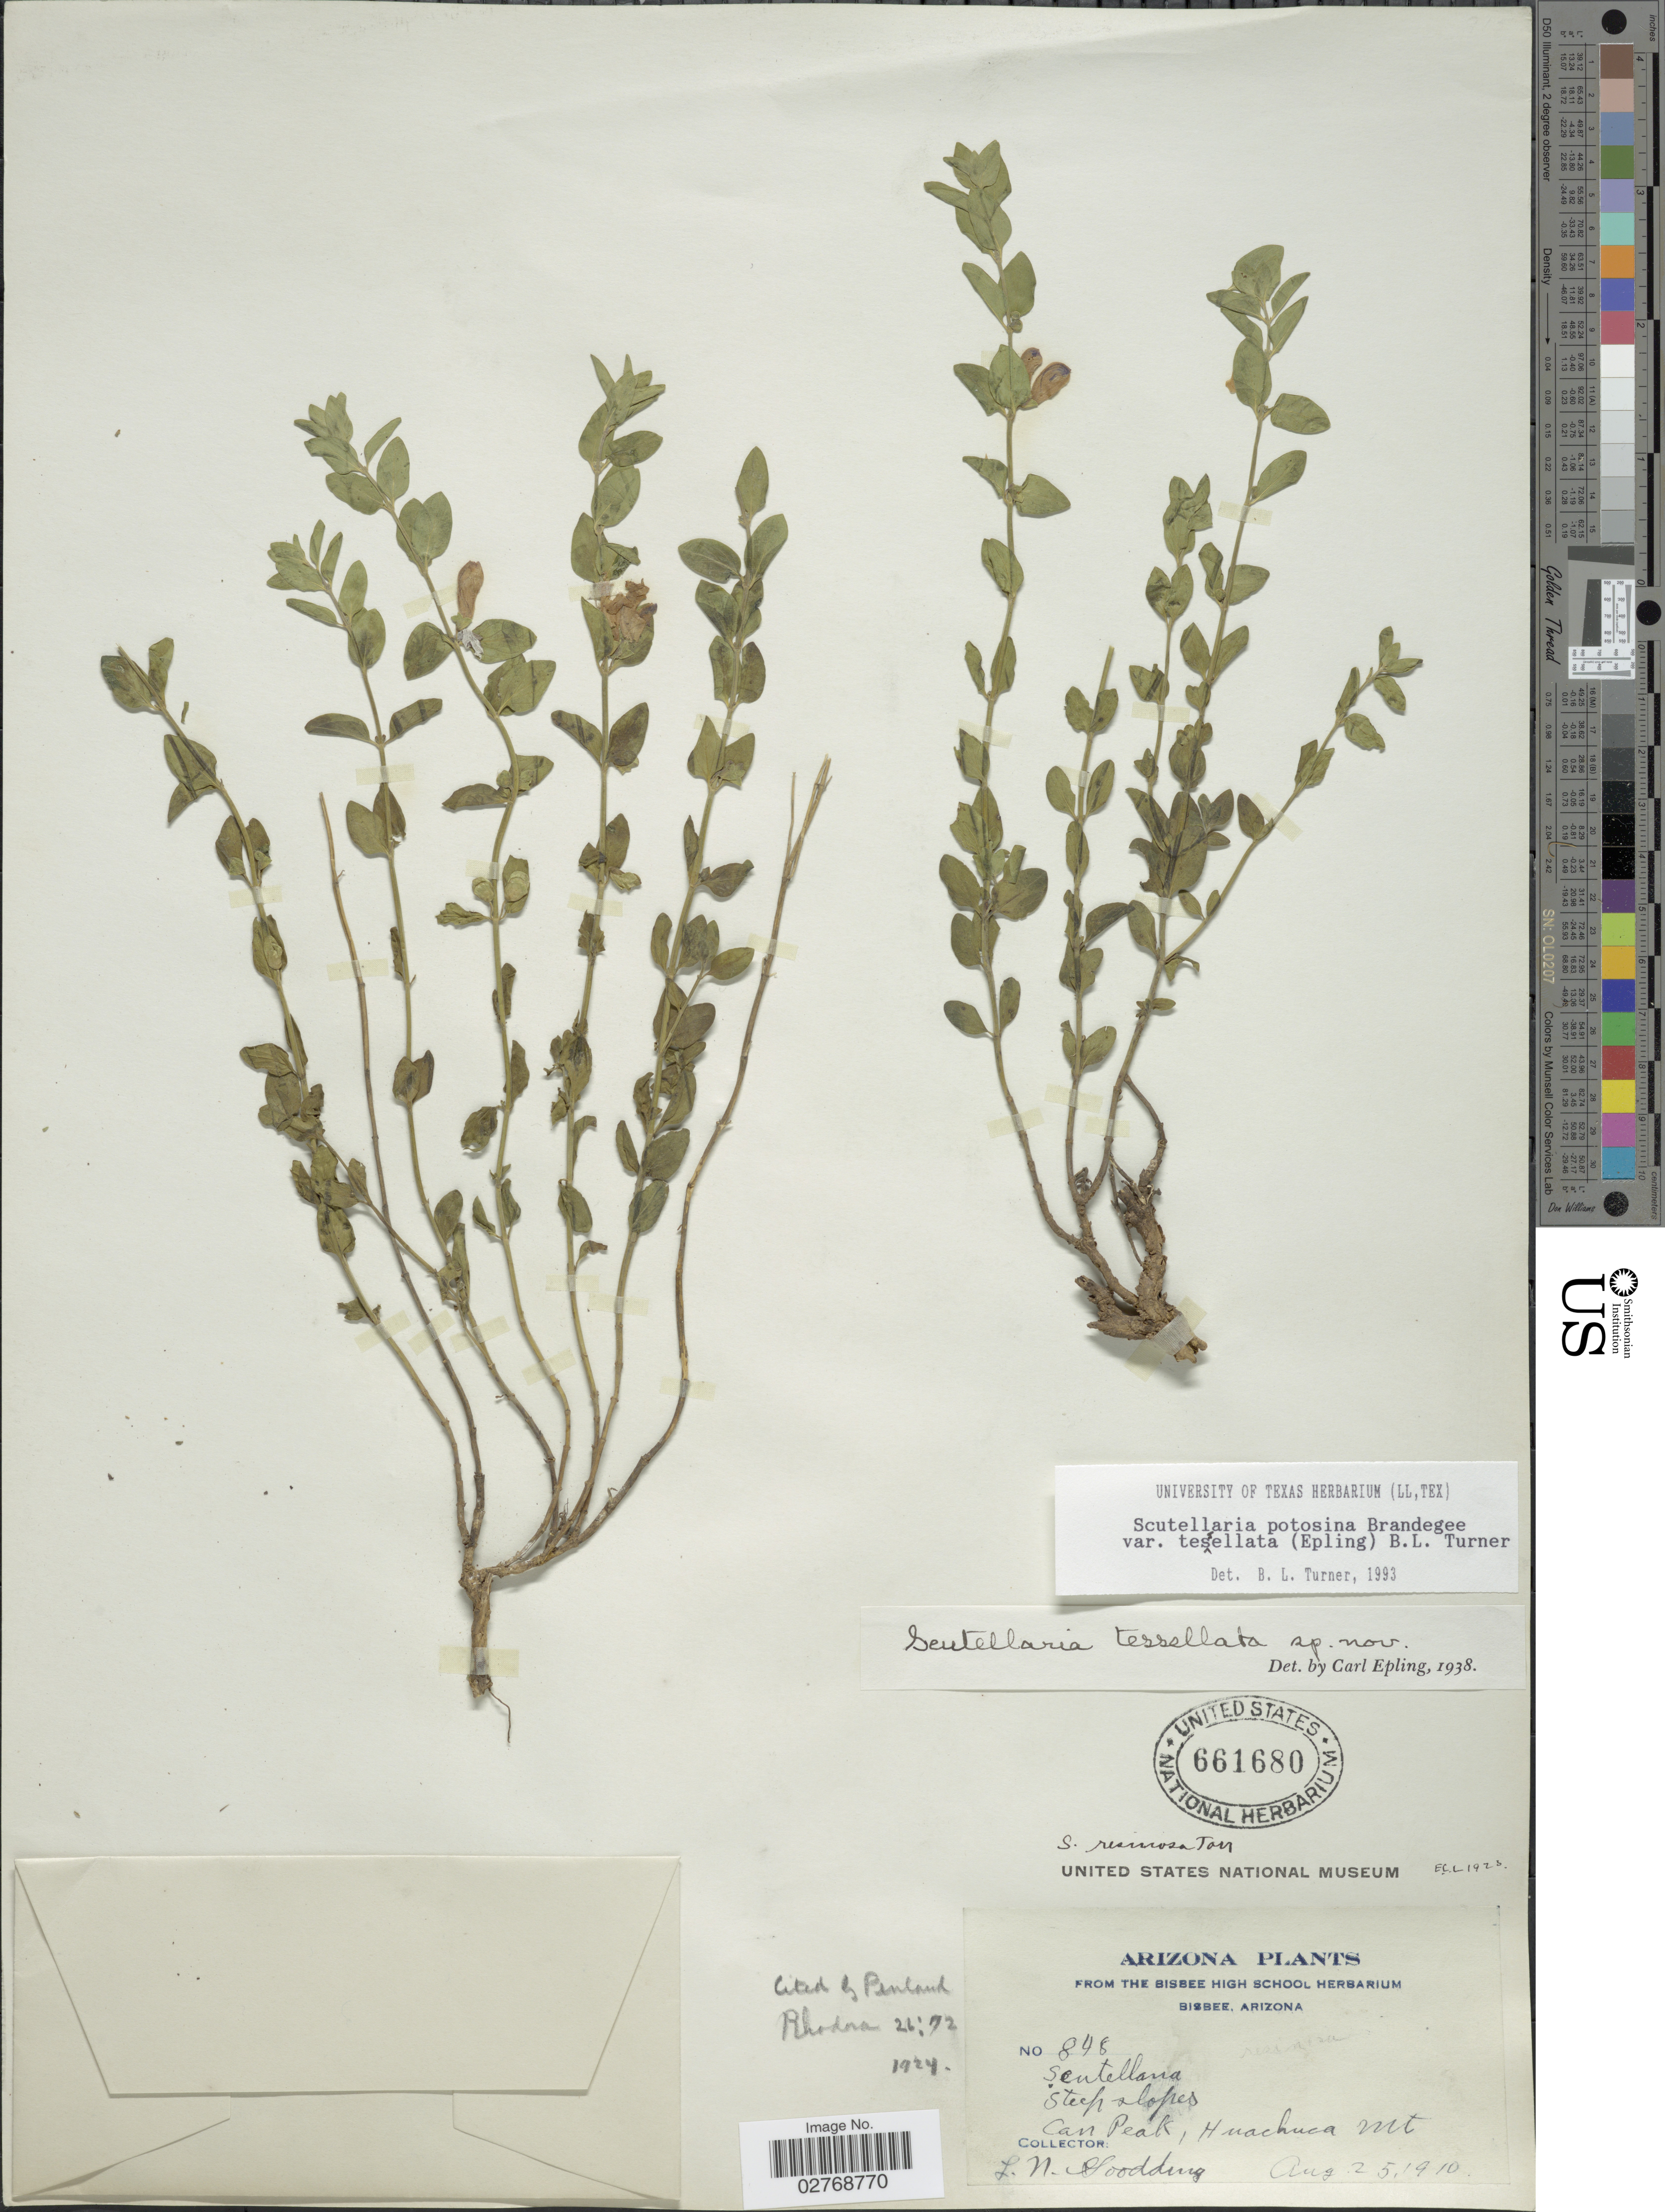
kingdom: Plantae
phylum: Tracheophyta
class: Magnoliopsida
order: Lamiales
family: Lamiaceae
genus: Scutellaria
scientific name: Scutellaria potosina var. tessellata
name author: Brandegee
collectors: L. N. Goodding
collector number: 848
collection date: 1910-08-25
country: United States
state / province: Arizona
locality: Can Peak, Huachuca Mt.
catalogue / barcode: US 661680